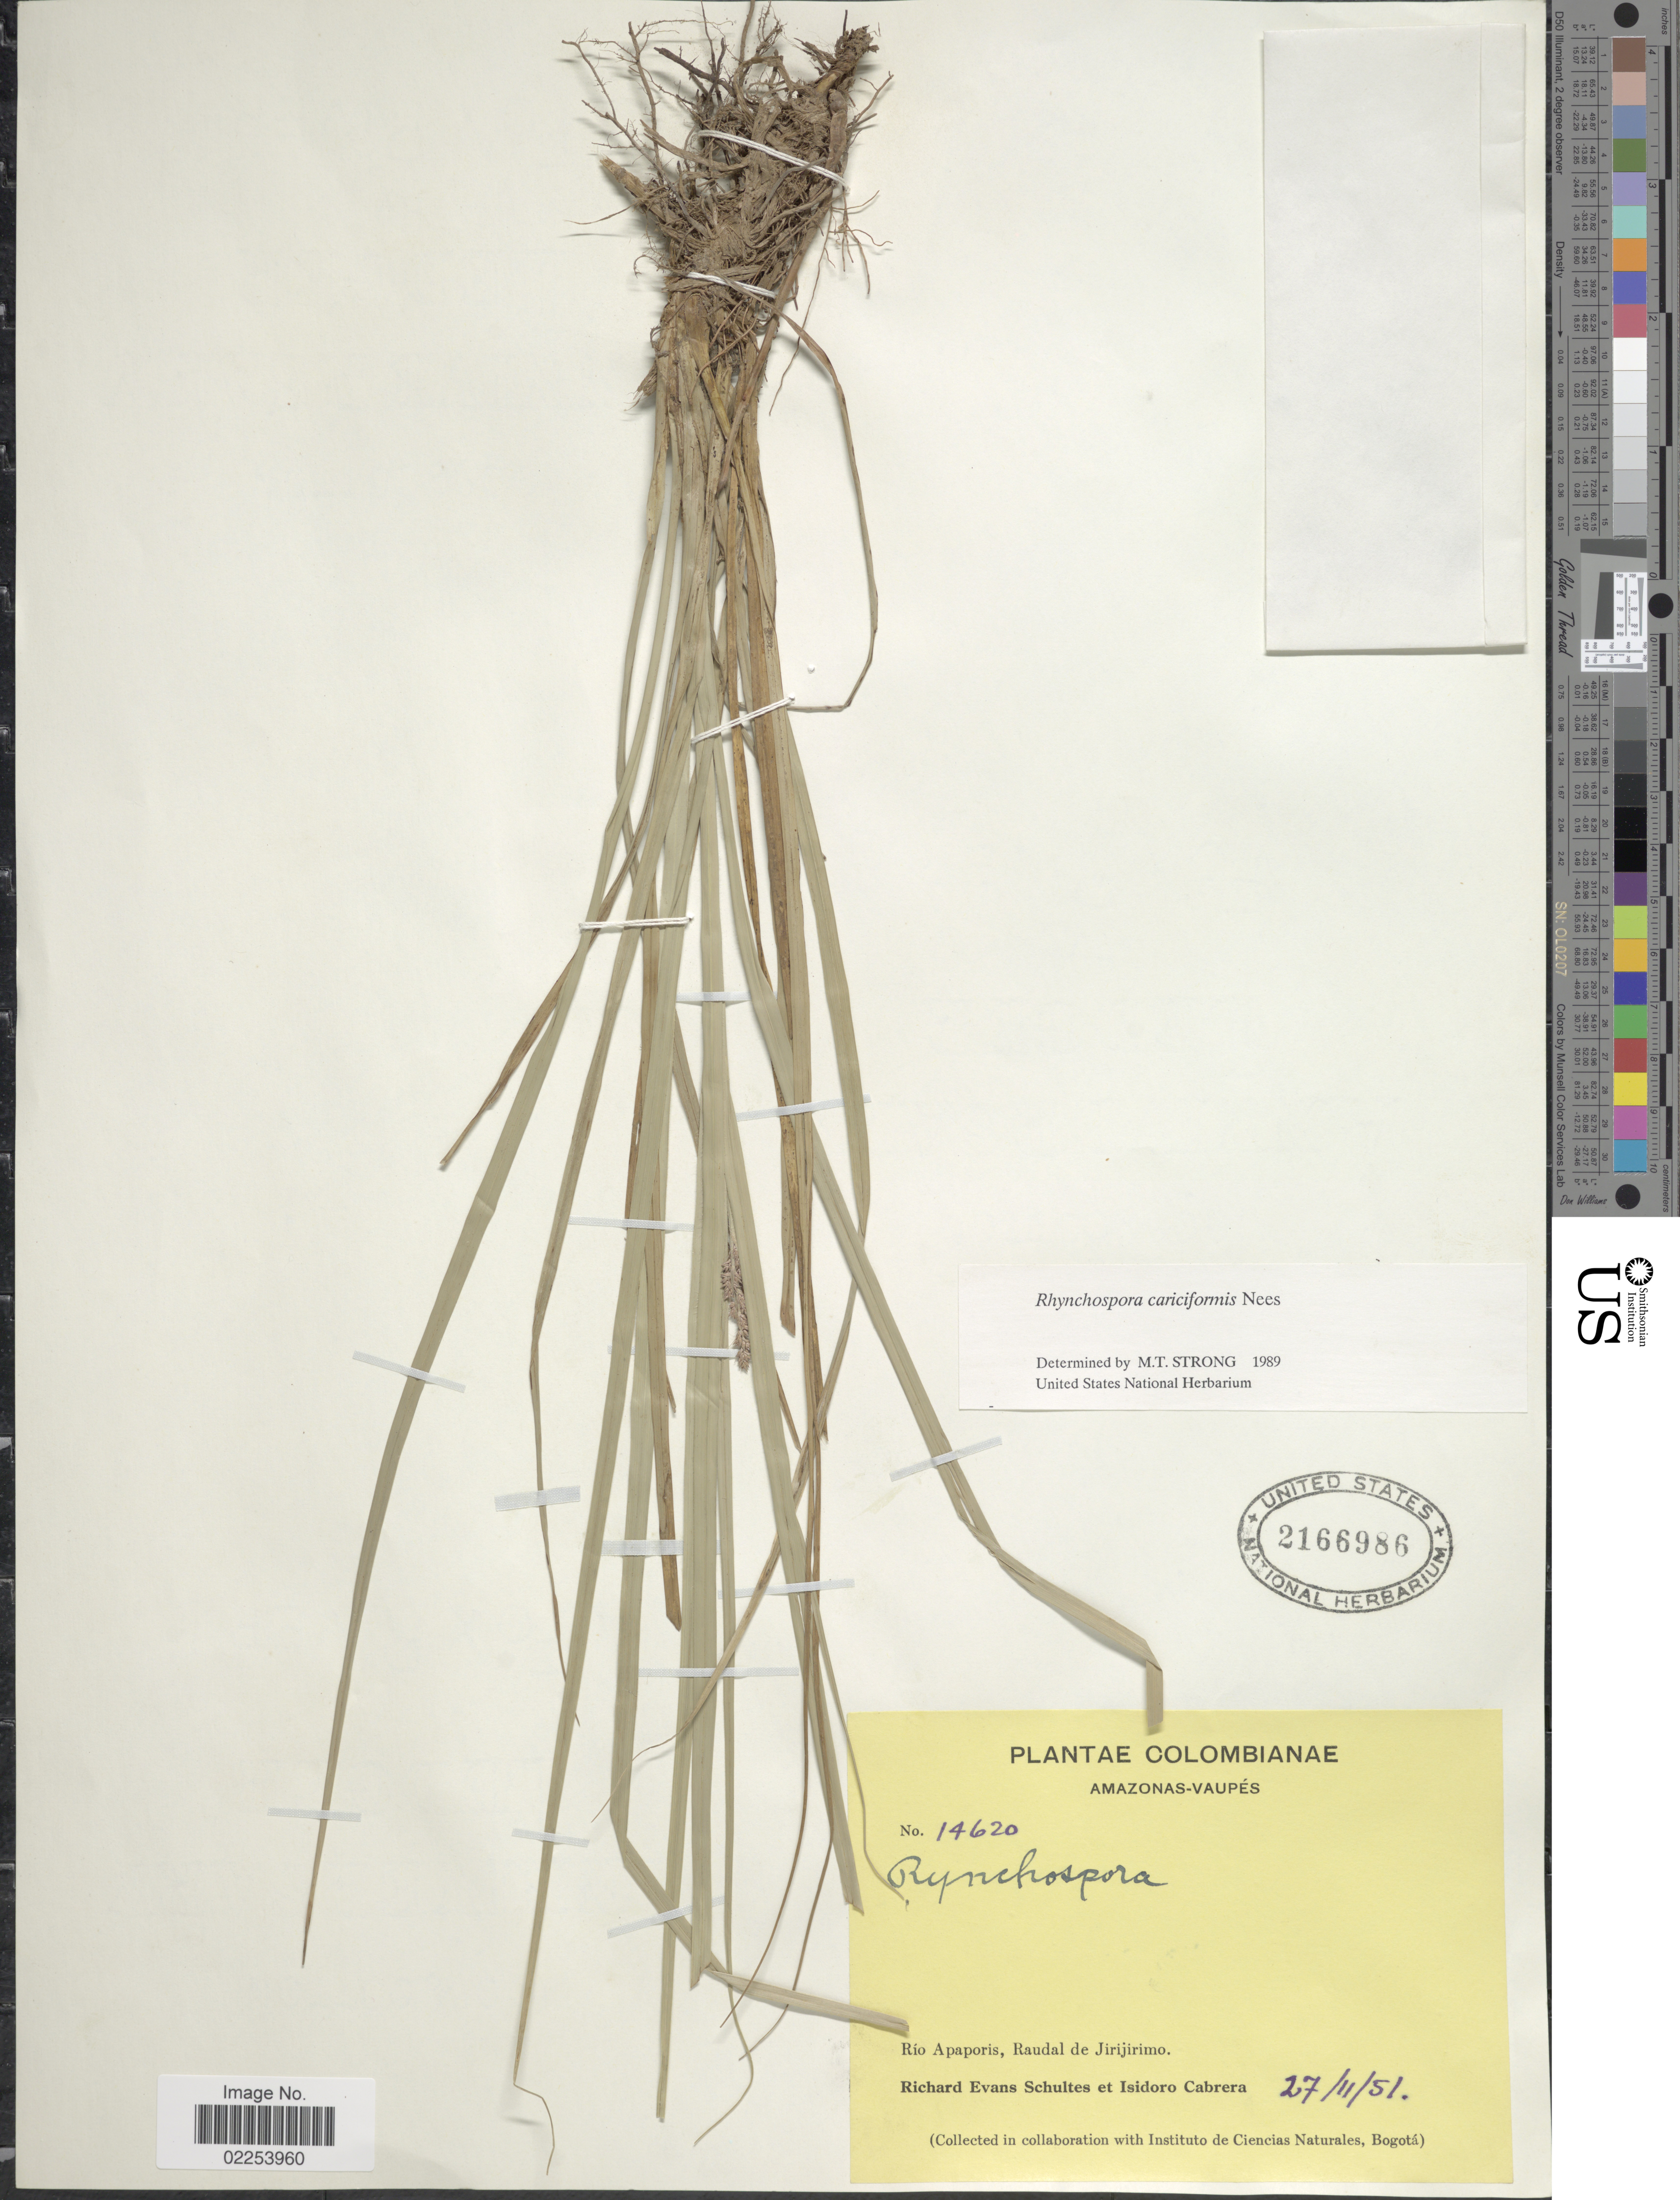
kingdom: Plantae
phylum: Tracheophyta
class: Liliopsida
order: Poales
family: Cyperaceae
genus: Rhynchospora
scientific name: Rhynchospora cariciformis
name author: Nees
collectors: R. E. Schultes & I. Cabrera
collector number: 14620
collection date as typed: Transcribed d/m/y: 27/11/51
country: Colombia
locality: Amazonas - Vaupes, Rio Apaporis, Raudal de Jirijrimo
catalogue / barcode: US 2166986